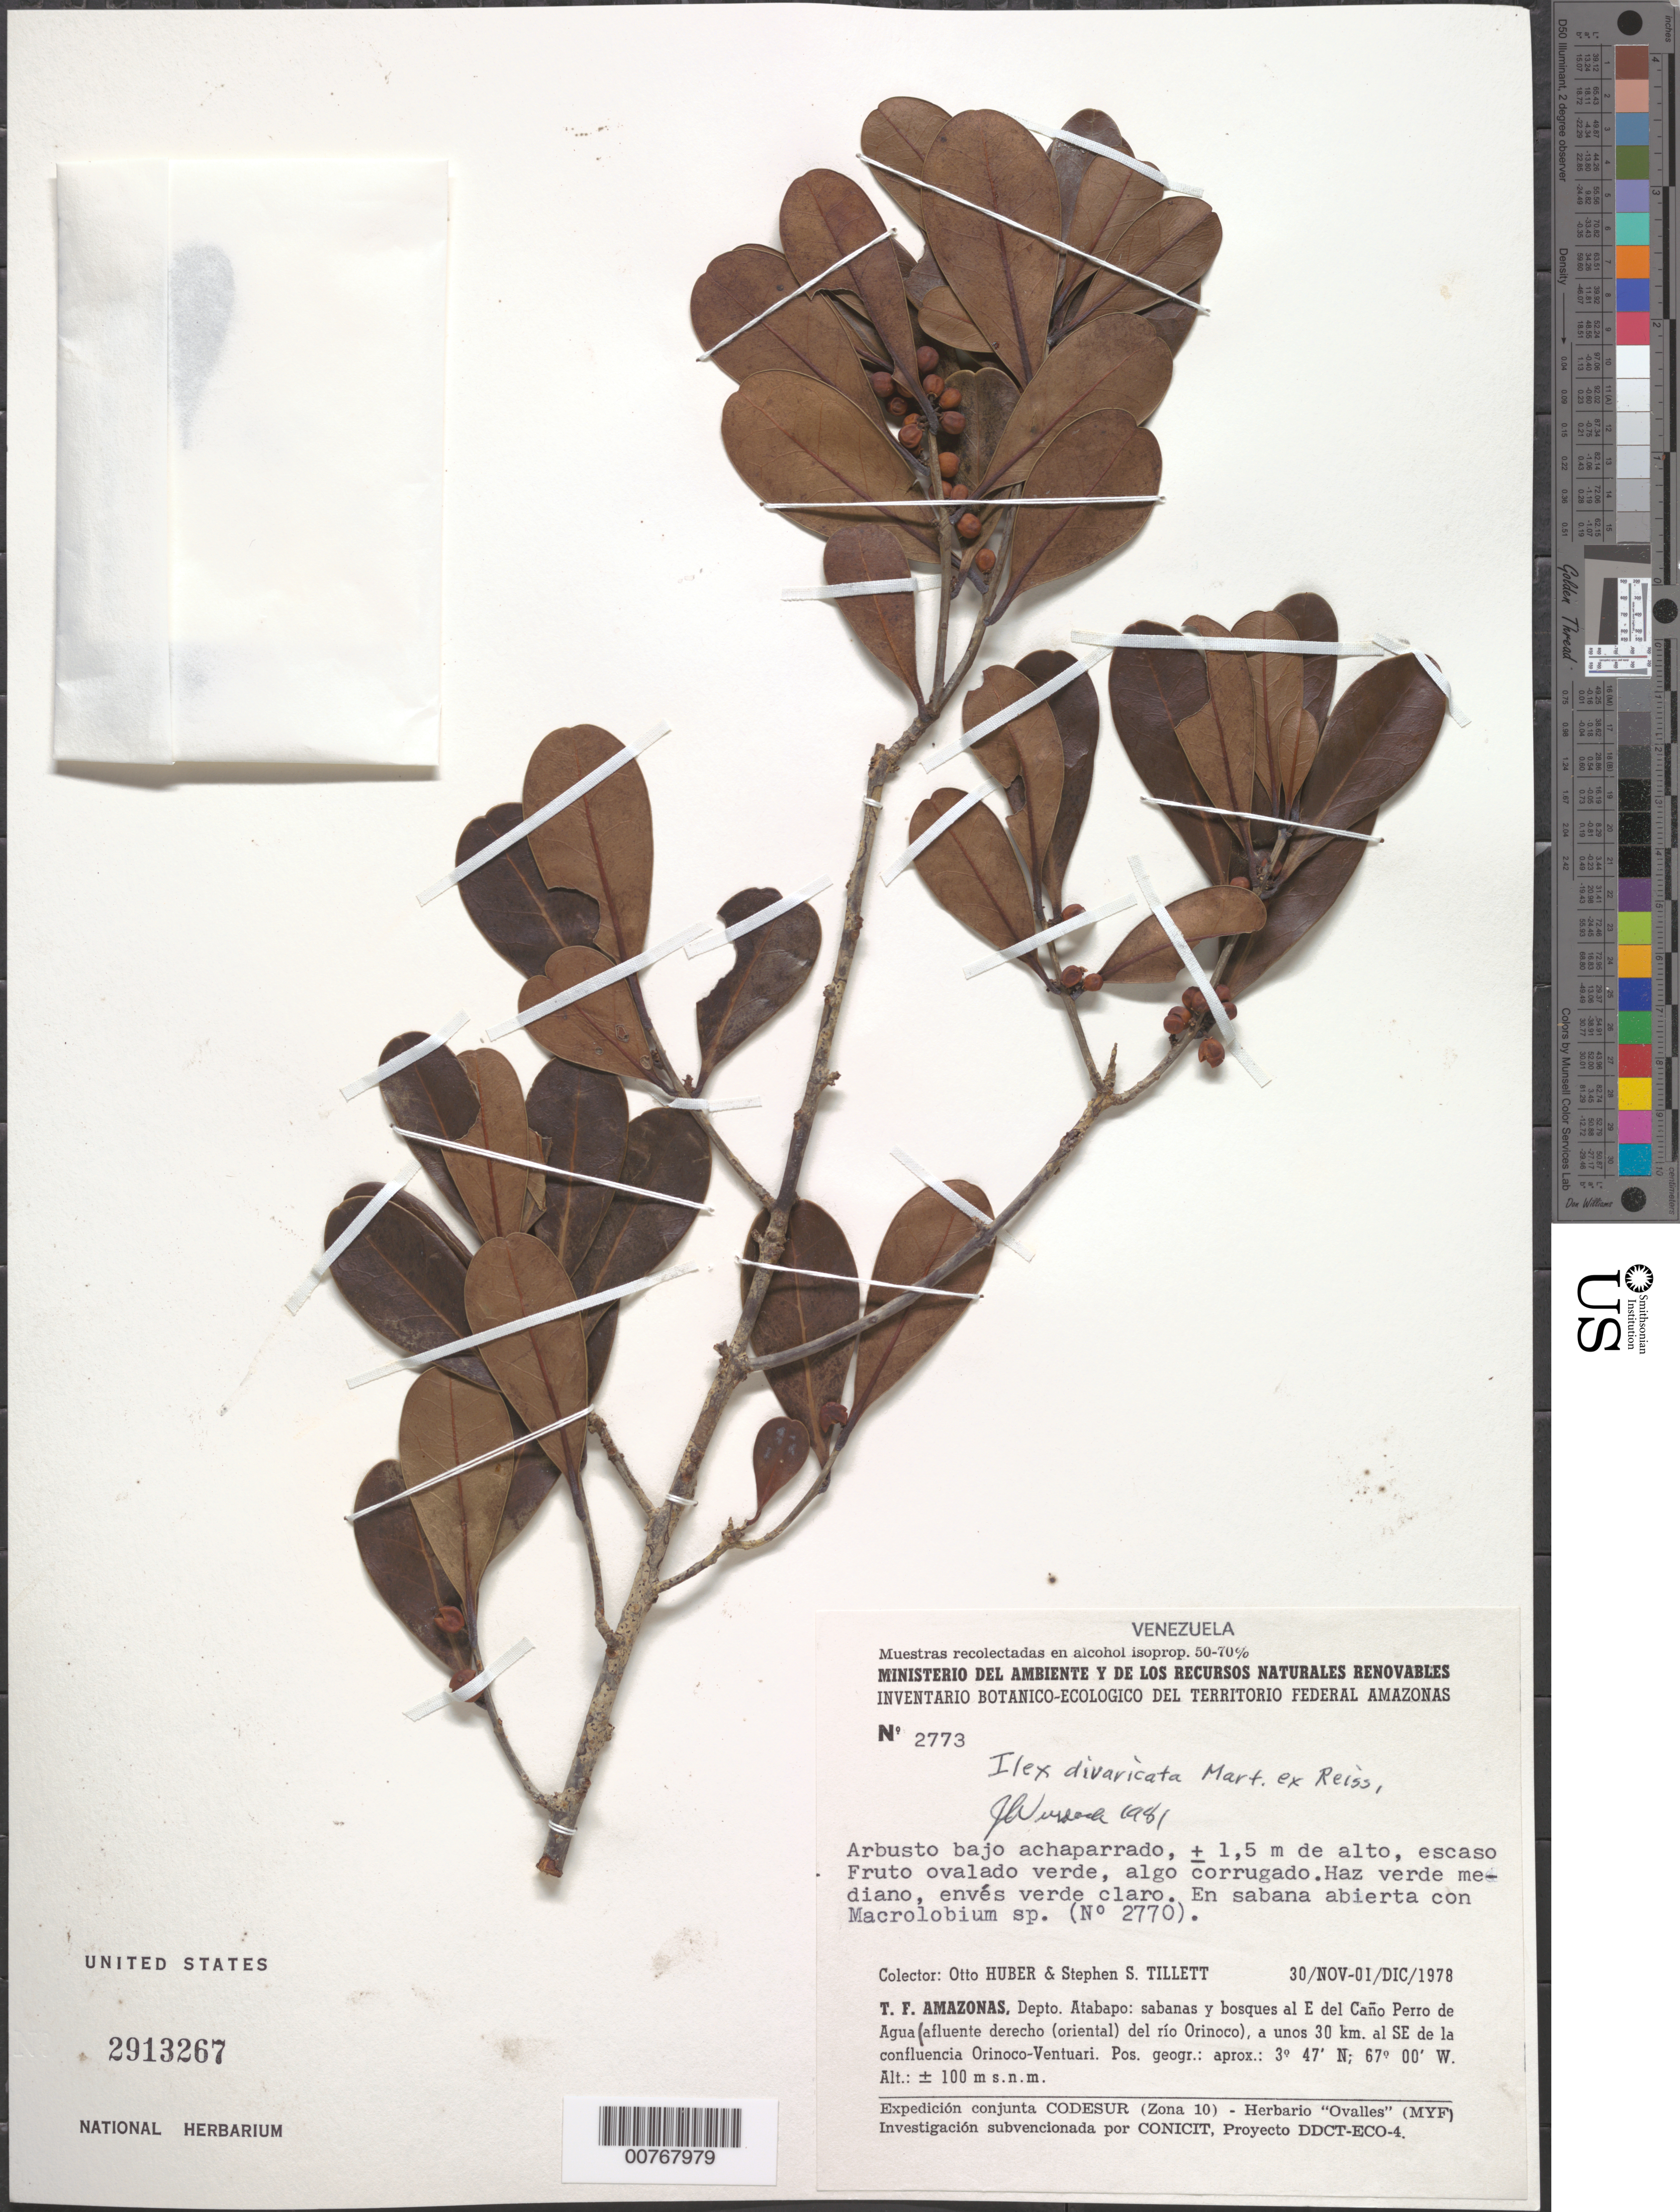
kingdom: Plantae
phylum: Tracheophyta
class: Magnoliopsida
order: Aquifoliales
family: Aquifoliaceae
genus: Ilex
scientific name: Ilex divaricata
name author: Mart. ex Reissek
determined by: Wurdack, John J., (US), US (UNITED STATES)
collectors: O. Huber & S. S. Tillett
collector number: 2773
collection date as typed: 30-Nov-78 to 1-Dec-78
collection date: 1978-11-30/1978-12-01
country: Venezuela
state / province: Amazonas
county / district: Atabapo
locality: E del Caño Perro de Agua, 30 km SE de la confluencia Orinoco-Ventuari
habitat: Open savanna with Macrolobium sp.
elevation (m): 100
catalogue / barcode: US 2913267